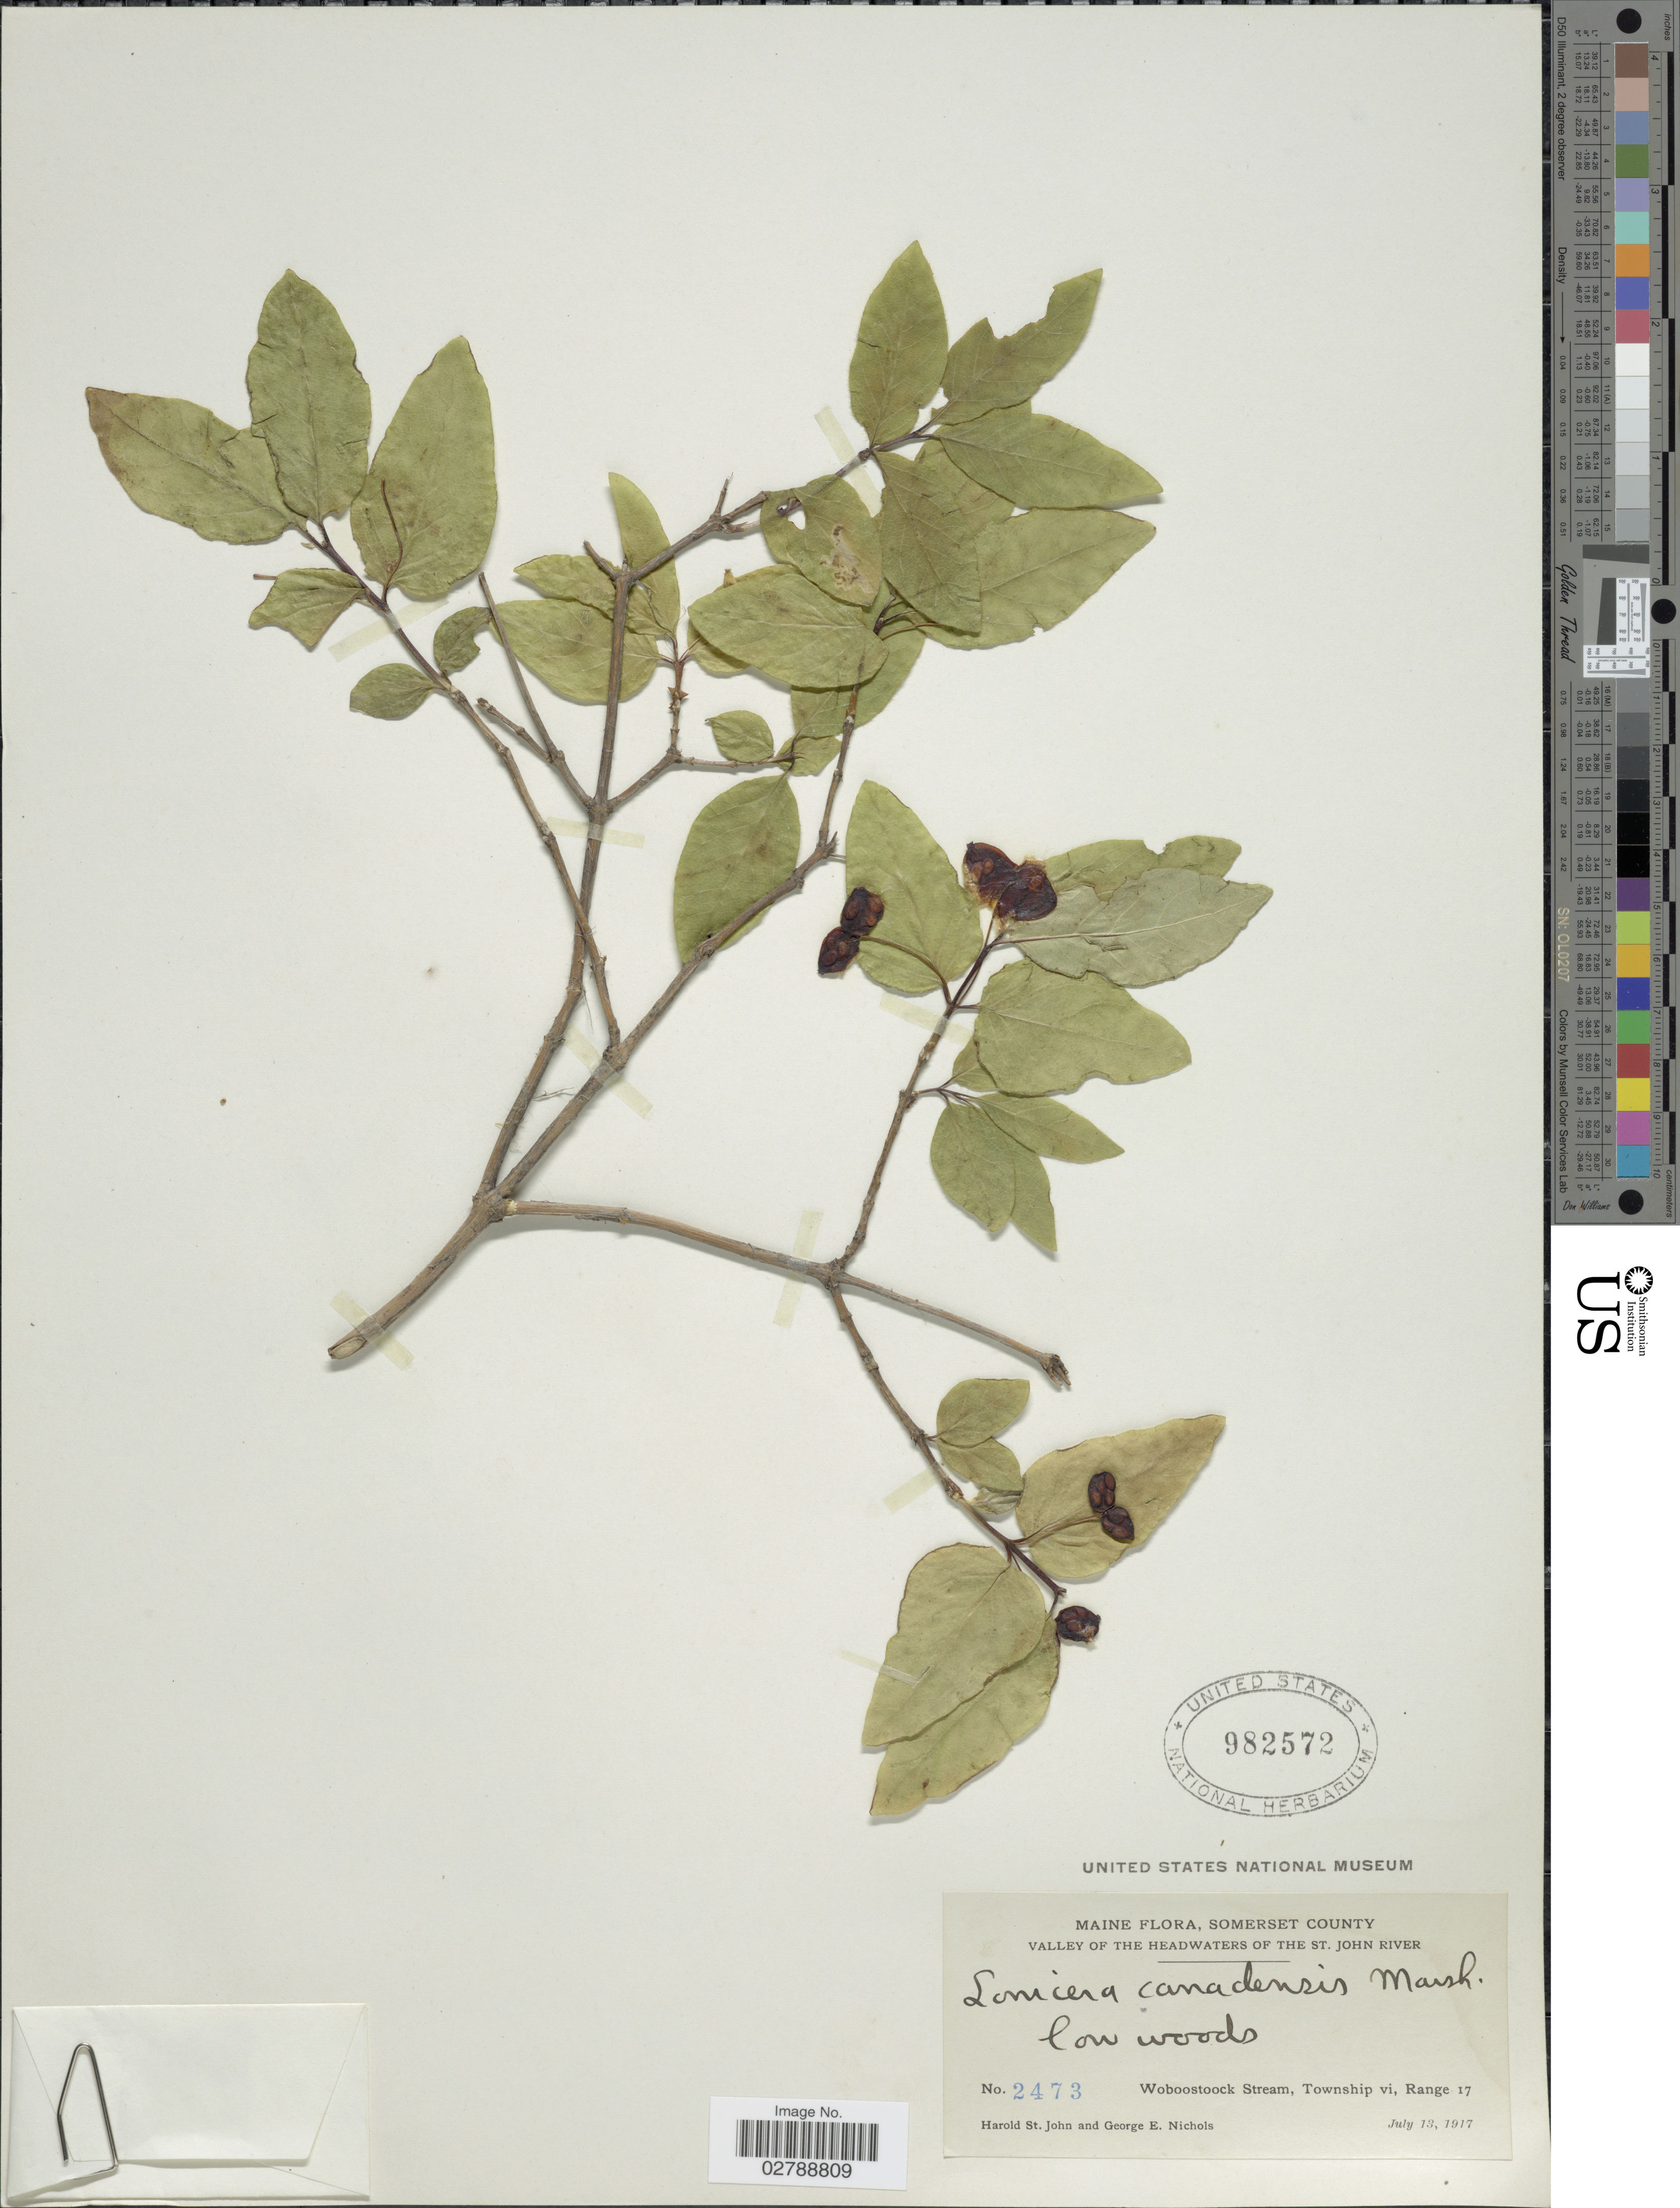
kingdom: Plantae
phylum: Tracheophyta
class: Magnoliopsida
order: Dipsacales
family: Caprifoliaceae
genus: Lonicera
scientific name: Lonicera canadensis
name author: Bartram & W. Bartram ex Marshall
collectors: H. St. John & G. E. Nichols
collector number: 2473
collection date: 1917-07-13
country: United States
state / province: Maine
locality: Somerset County. Valley of the headwaters of the St. John River. Woboostoock Stream, Township vi, Range 17.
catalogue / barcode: US 982572